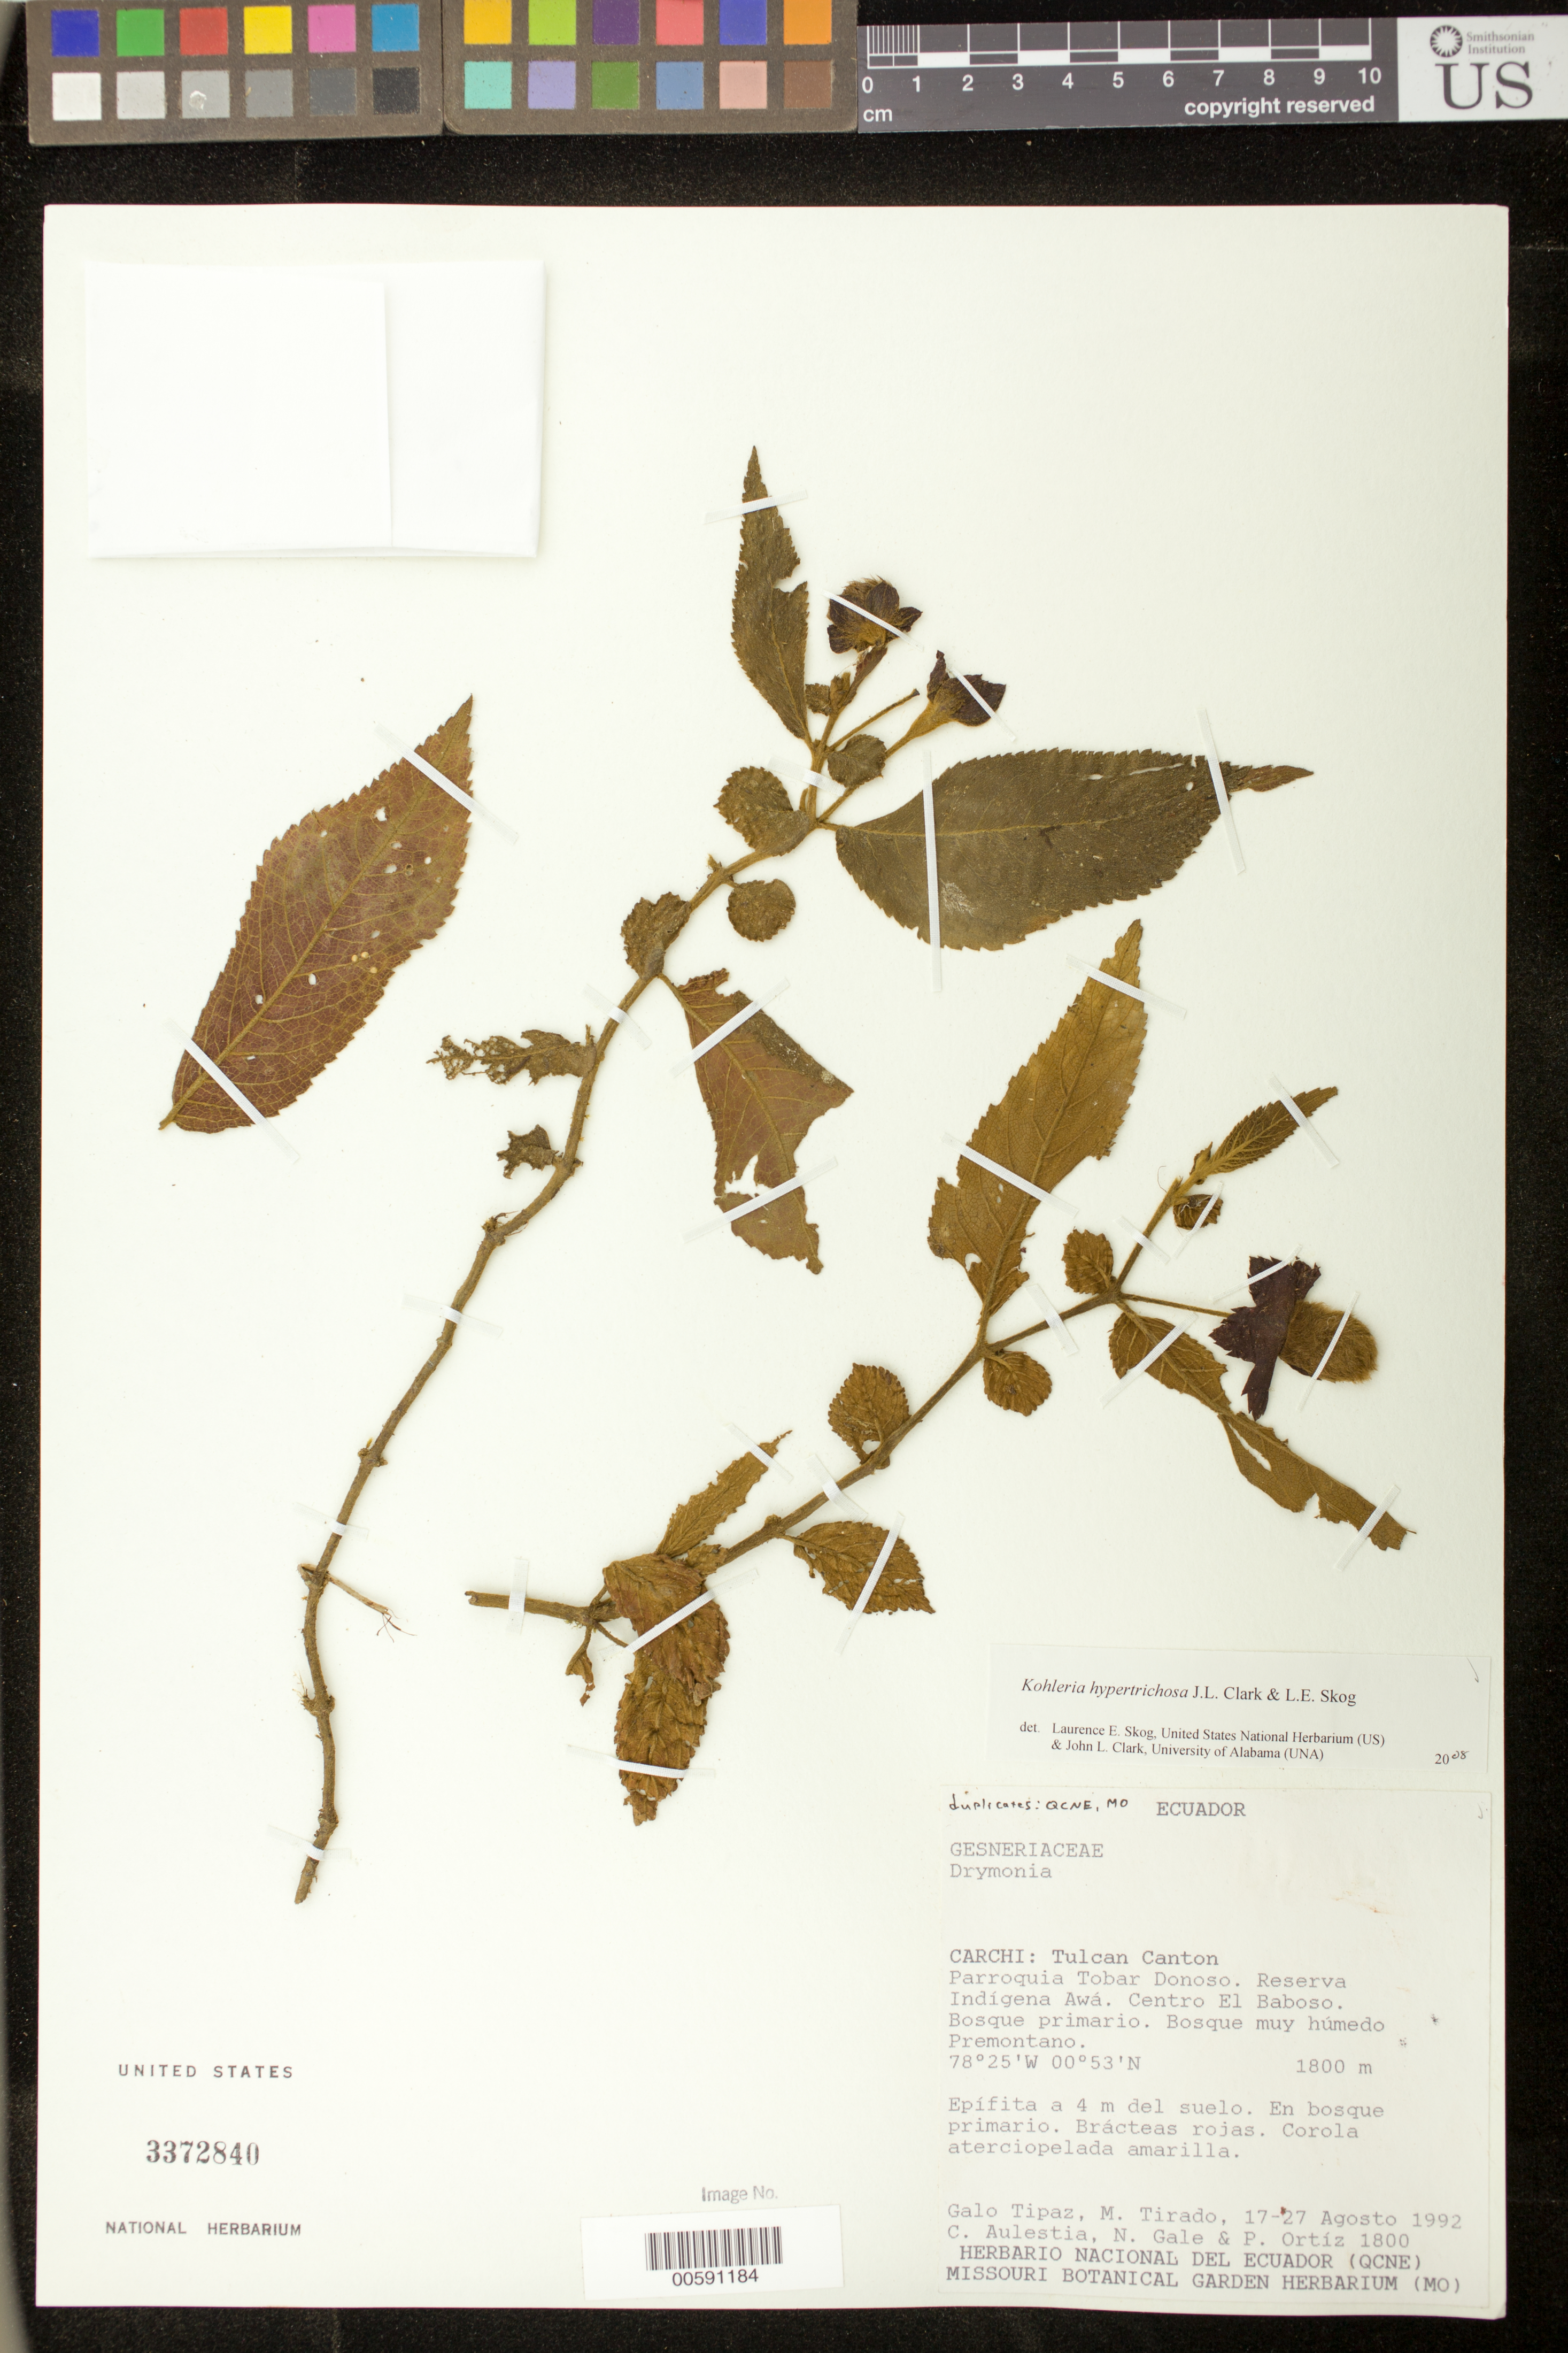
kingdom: Plantae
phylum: Tracheophyta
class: Magnoliopsida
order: Lamiales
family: Gesneriaceae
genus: Kohleria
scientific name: Kohleria hypertrichosa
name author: J.L. Clark & L.E. Skog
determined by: Clark, J. L.; Skog, Laurence E.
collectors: G. Tipaz, M. Tirado, C. Aulestia, N. Gale & P. Ortiz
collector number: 1800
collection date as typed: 17-27 Aug 1992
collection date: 1992-08-17/1992-08-27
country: Ecuador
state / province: Carchi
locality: Tulcan Canton. Parroquia Tobar Donoso, Reserva Indígena Awá, Centro El Baboso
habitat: Bosque primario; bosque muy húmedo premontano; en bosque primario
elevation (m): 1800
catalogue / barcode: US 3372840